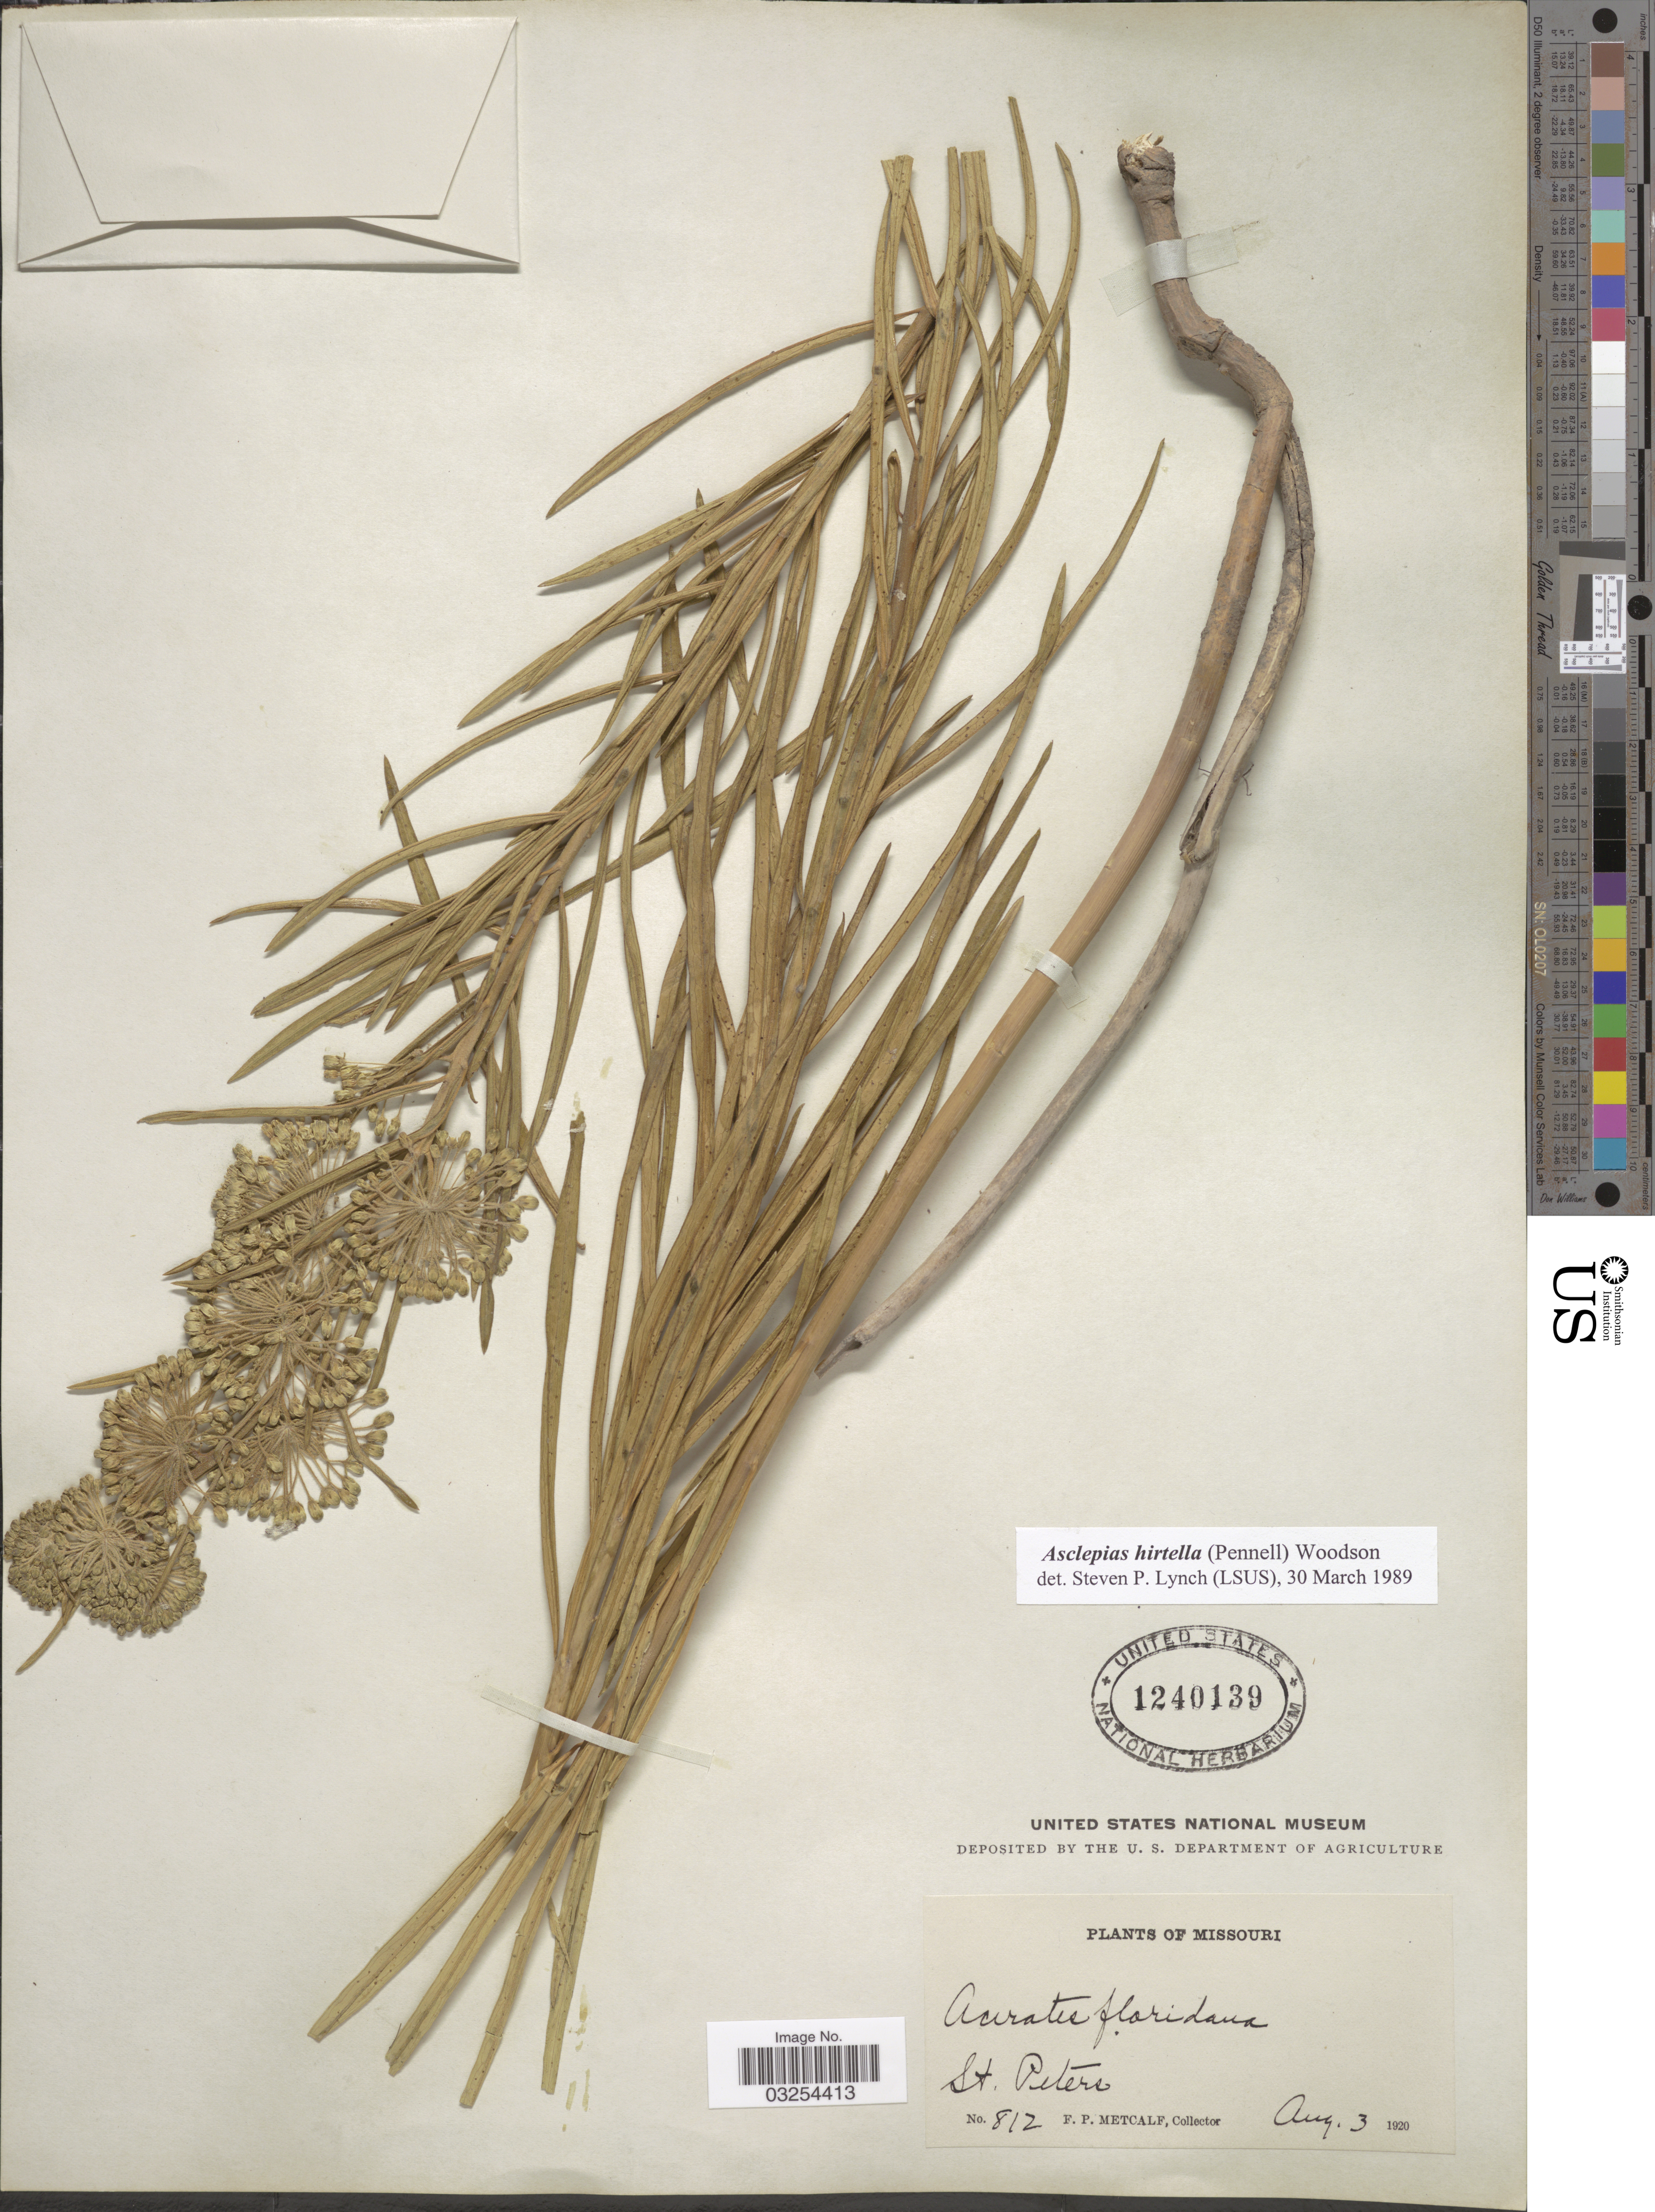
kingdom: Plantae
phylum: Tracheophyta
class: Magnoliopsida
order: Gentianales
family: Apocynaceae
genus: Asclepias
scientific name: Asclepias hirtella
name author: (Pennell) Woodson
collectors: F. Metcalf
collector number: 812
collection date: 1920-08-03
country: United States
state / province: Missouri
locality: St. Peters.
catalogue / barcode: US 1240139